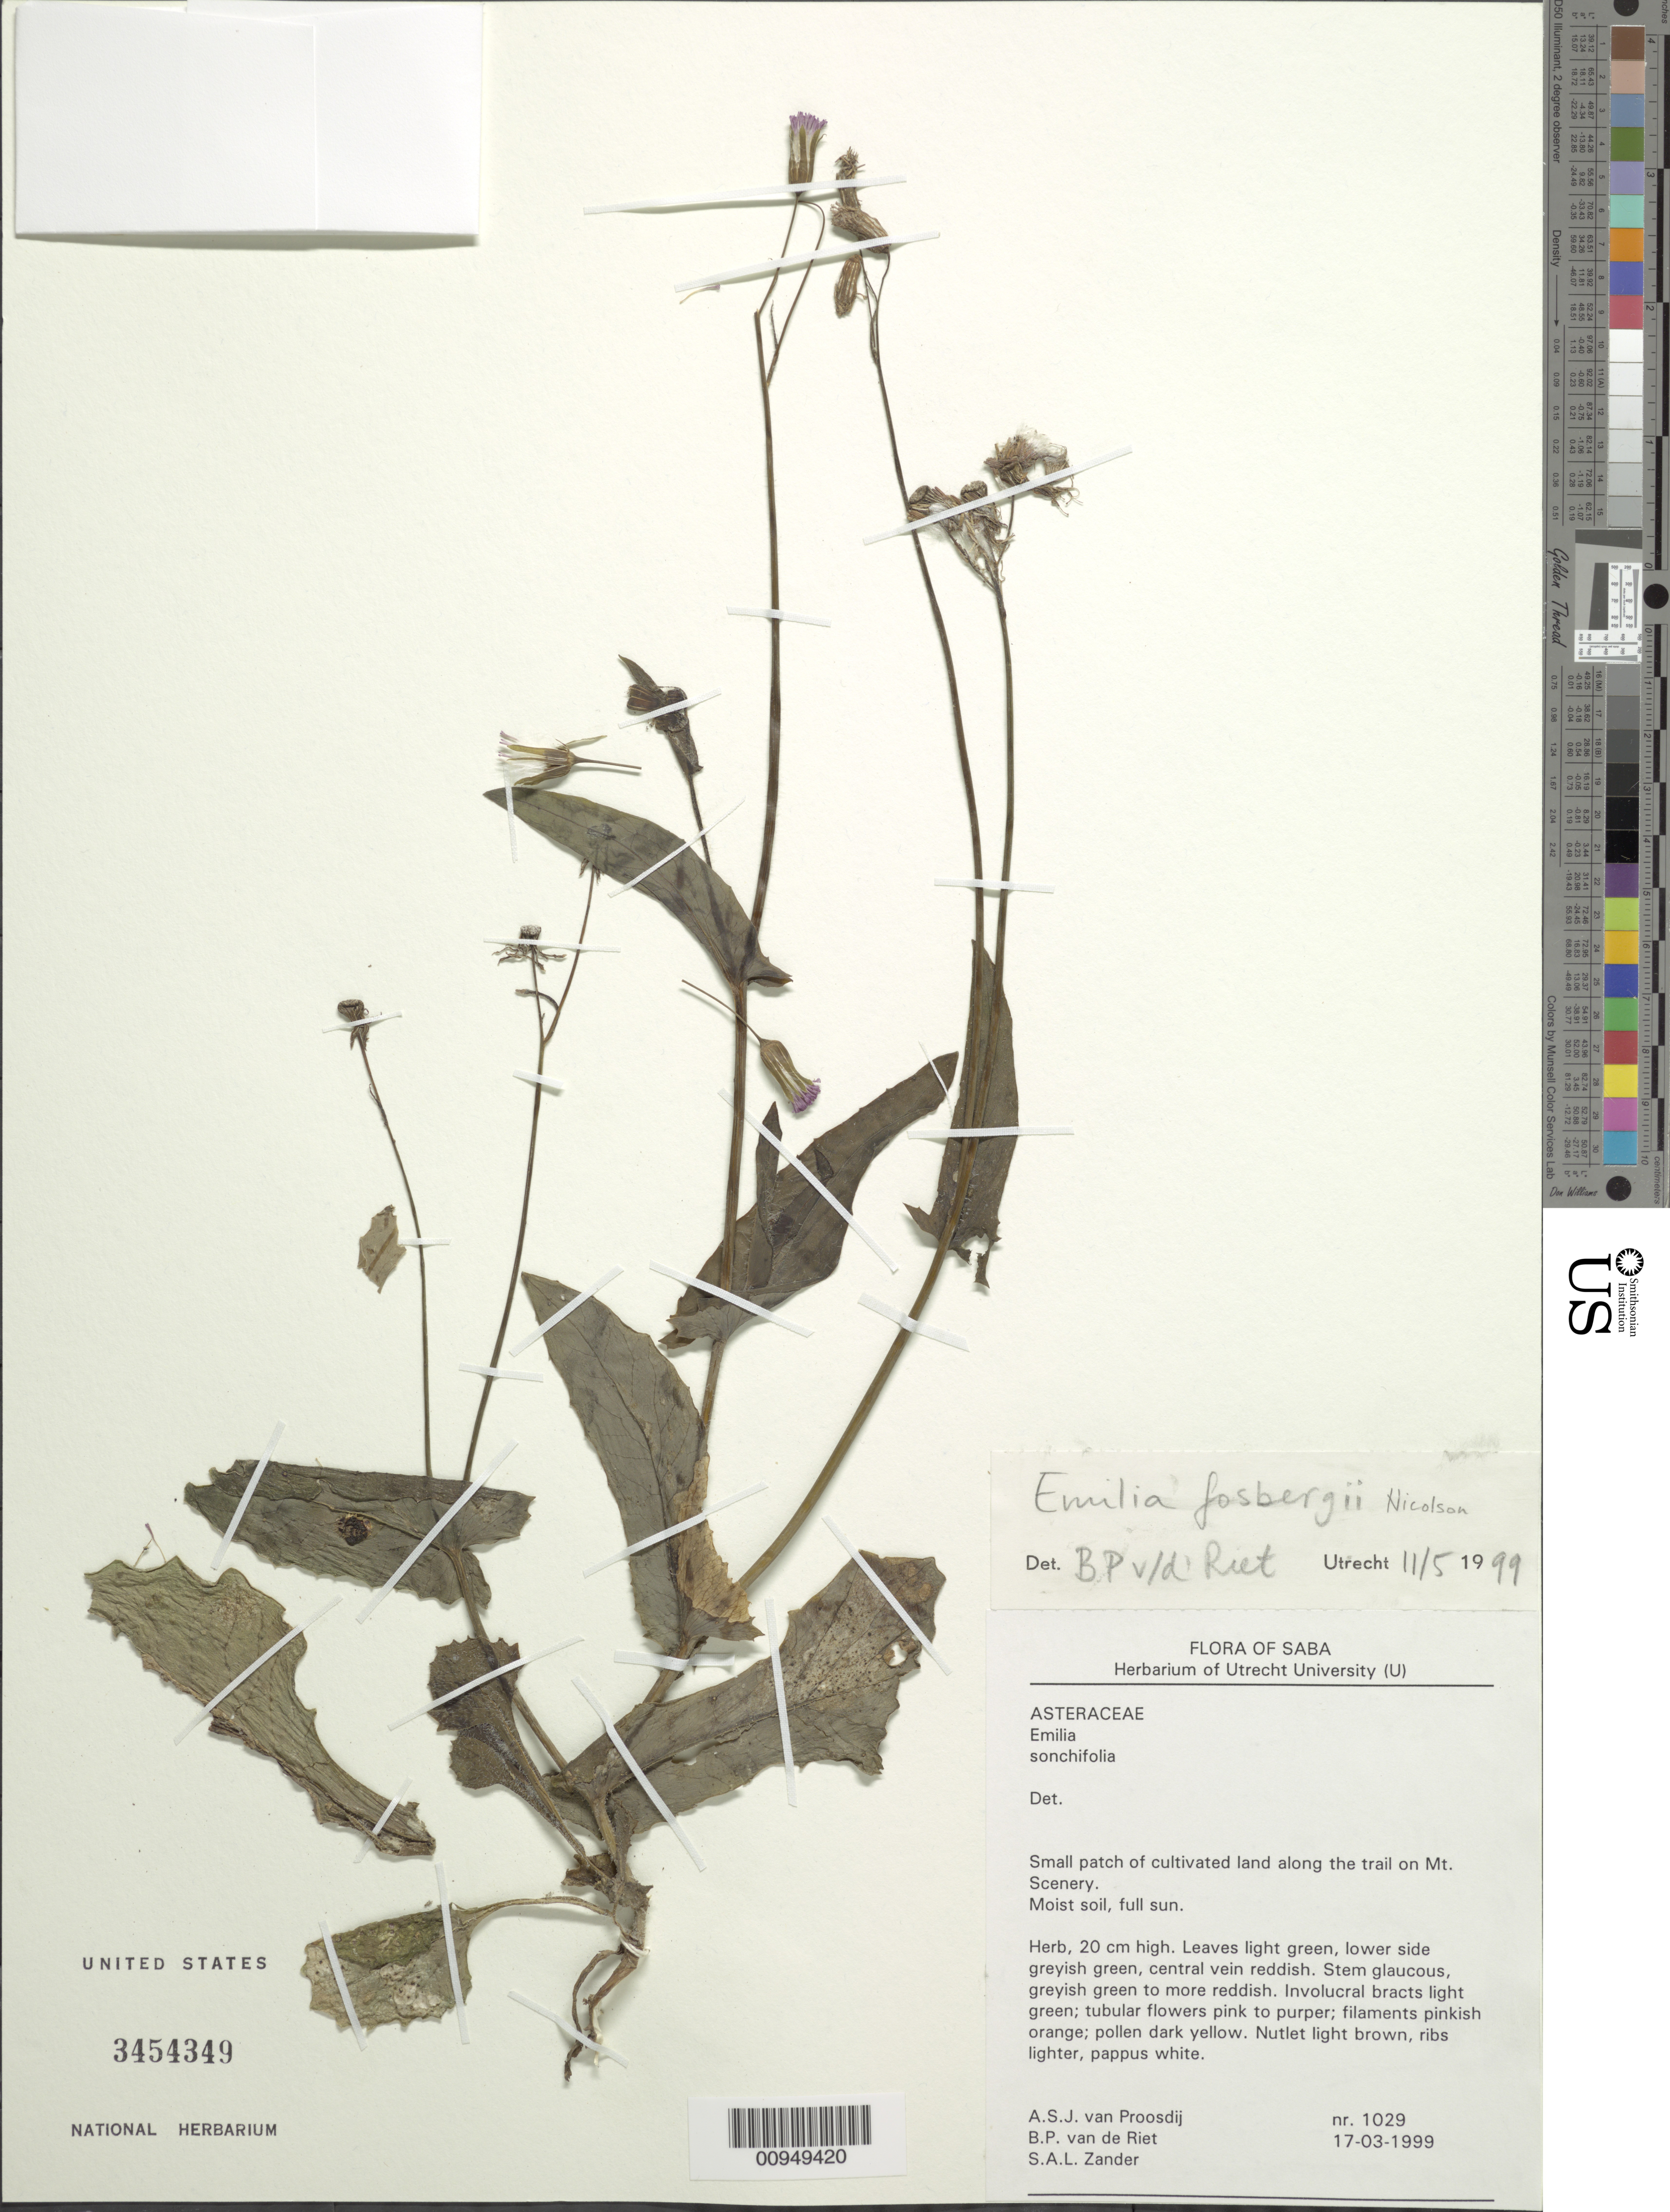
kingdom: Plantae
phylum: Tracheophyta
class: Magnoliopsida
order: Asterales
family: Asteraceae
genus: Emilia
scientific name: Emilia fosbergii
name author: Nicolson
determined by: Riet, B. P. van de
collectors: A. Proosdij, B. Riet & S. Zander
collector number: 1029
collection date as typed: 17 Mar 1999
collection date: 1999-03-17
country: Netherlands Antilles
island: Saba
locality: Cultivated land along the trail on Mt. Scenery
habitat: Small patch of cultivated land along the trail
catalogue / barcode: US 454349